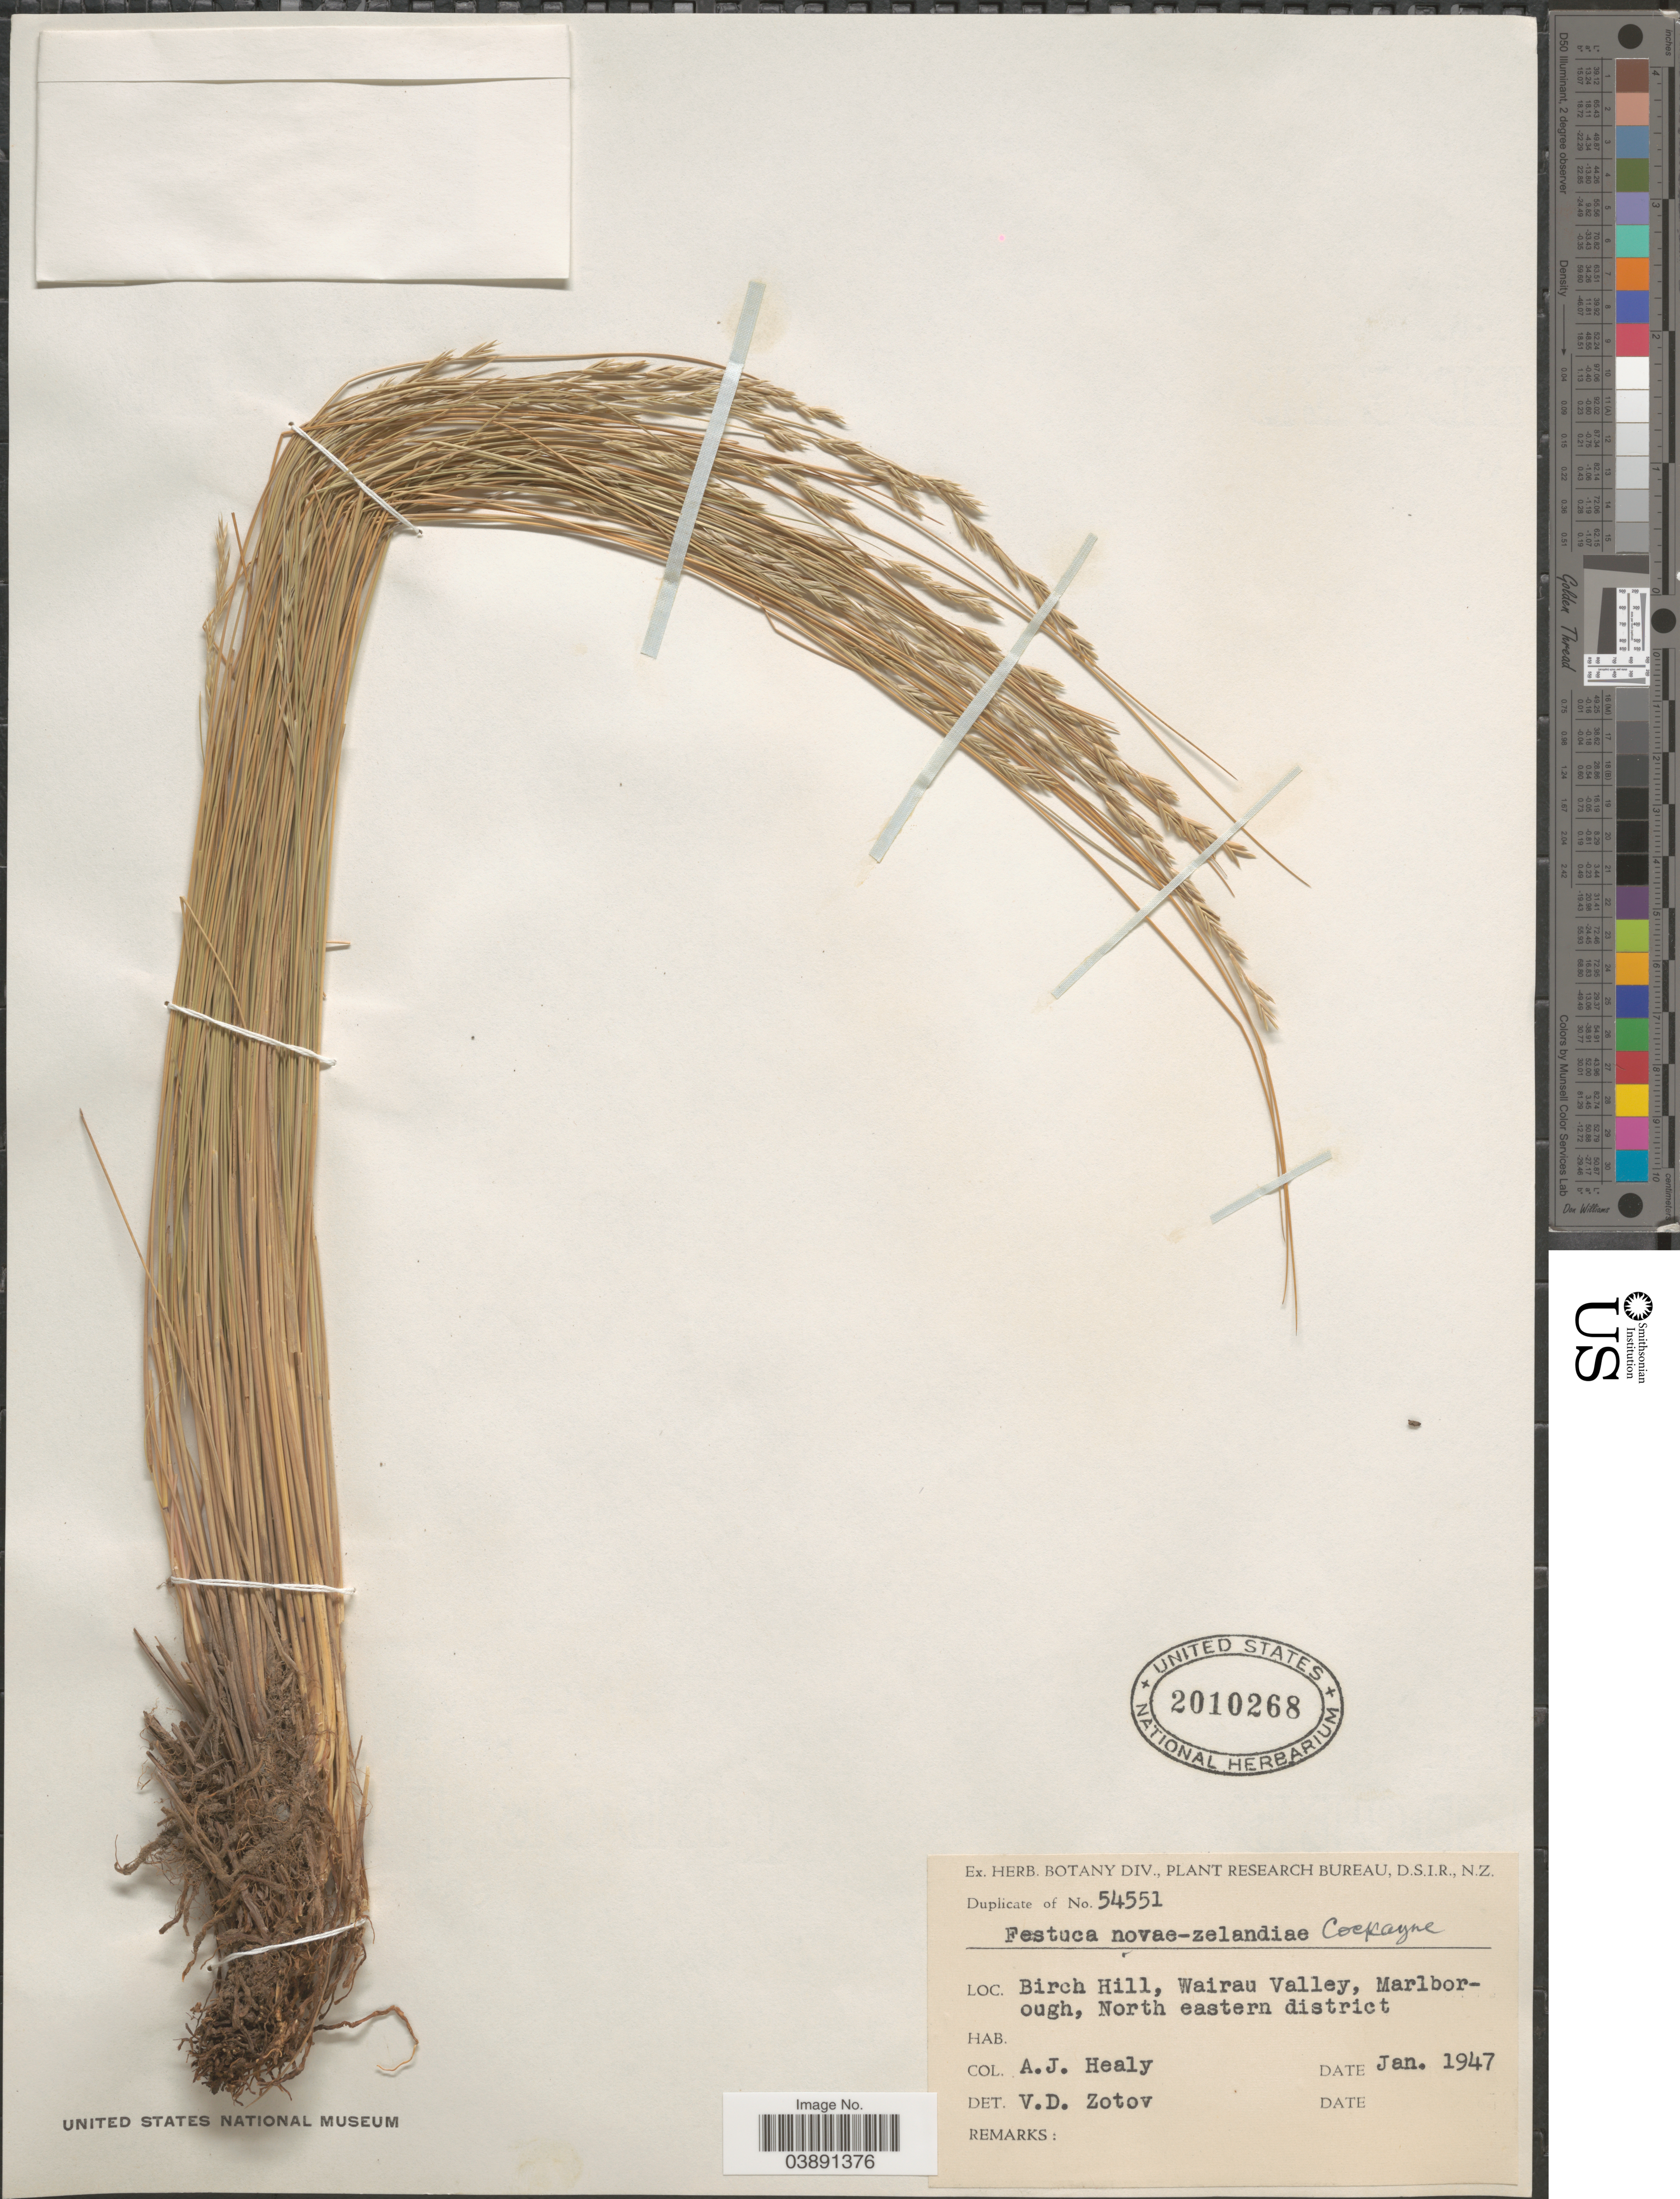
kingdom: Plantae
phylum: Tracheophyta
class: Liliopsida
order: Poales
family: Poaceae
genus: Festuca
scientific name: Festuca novae-zelandiae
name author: (Hack.) Cockayne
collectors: A. Healy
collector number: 54551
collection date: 1947-01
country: New Zealand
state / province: Marlborough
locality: Birch Hill, Wairau Valley, Marlborough, North eastern district.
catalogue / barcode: US 2010268